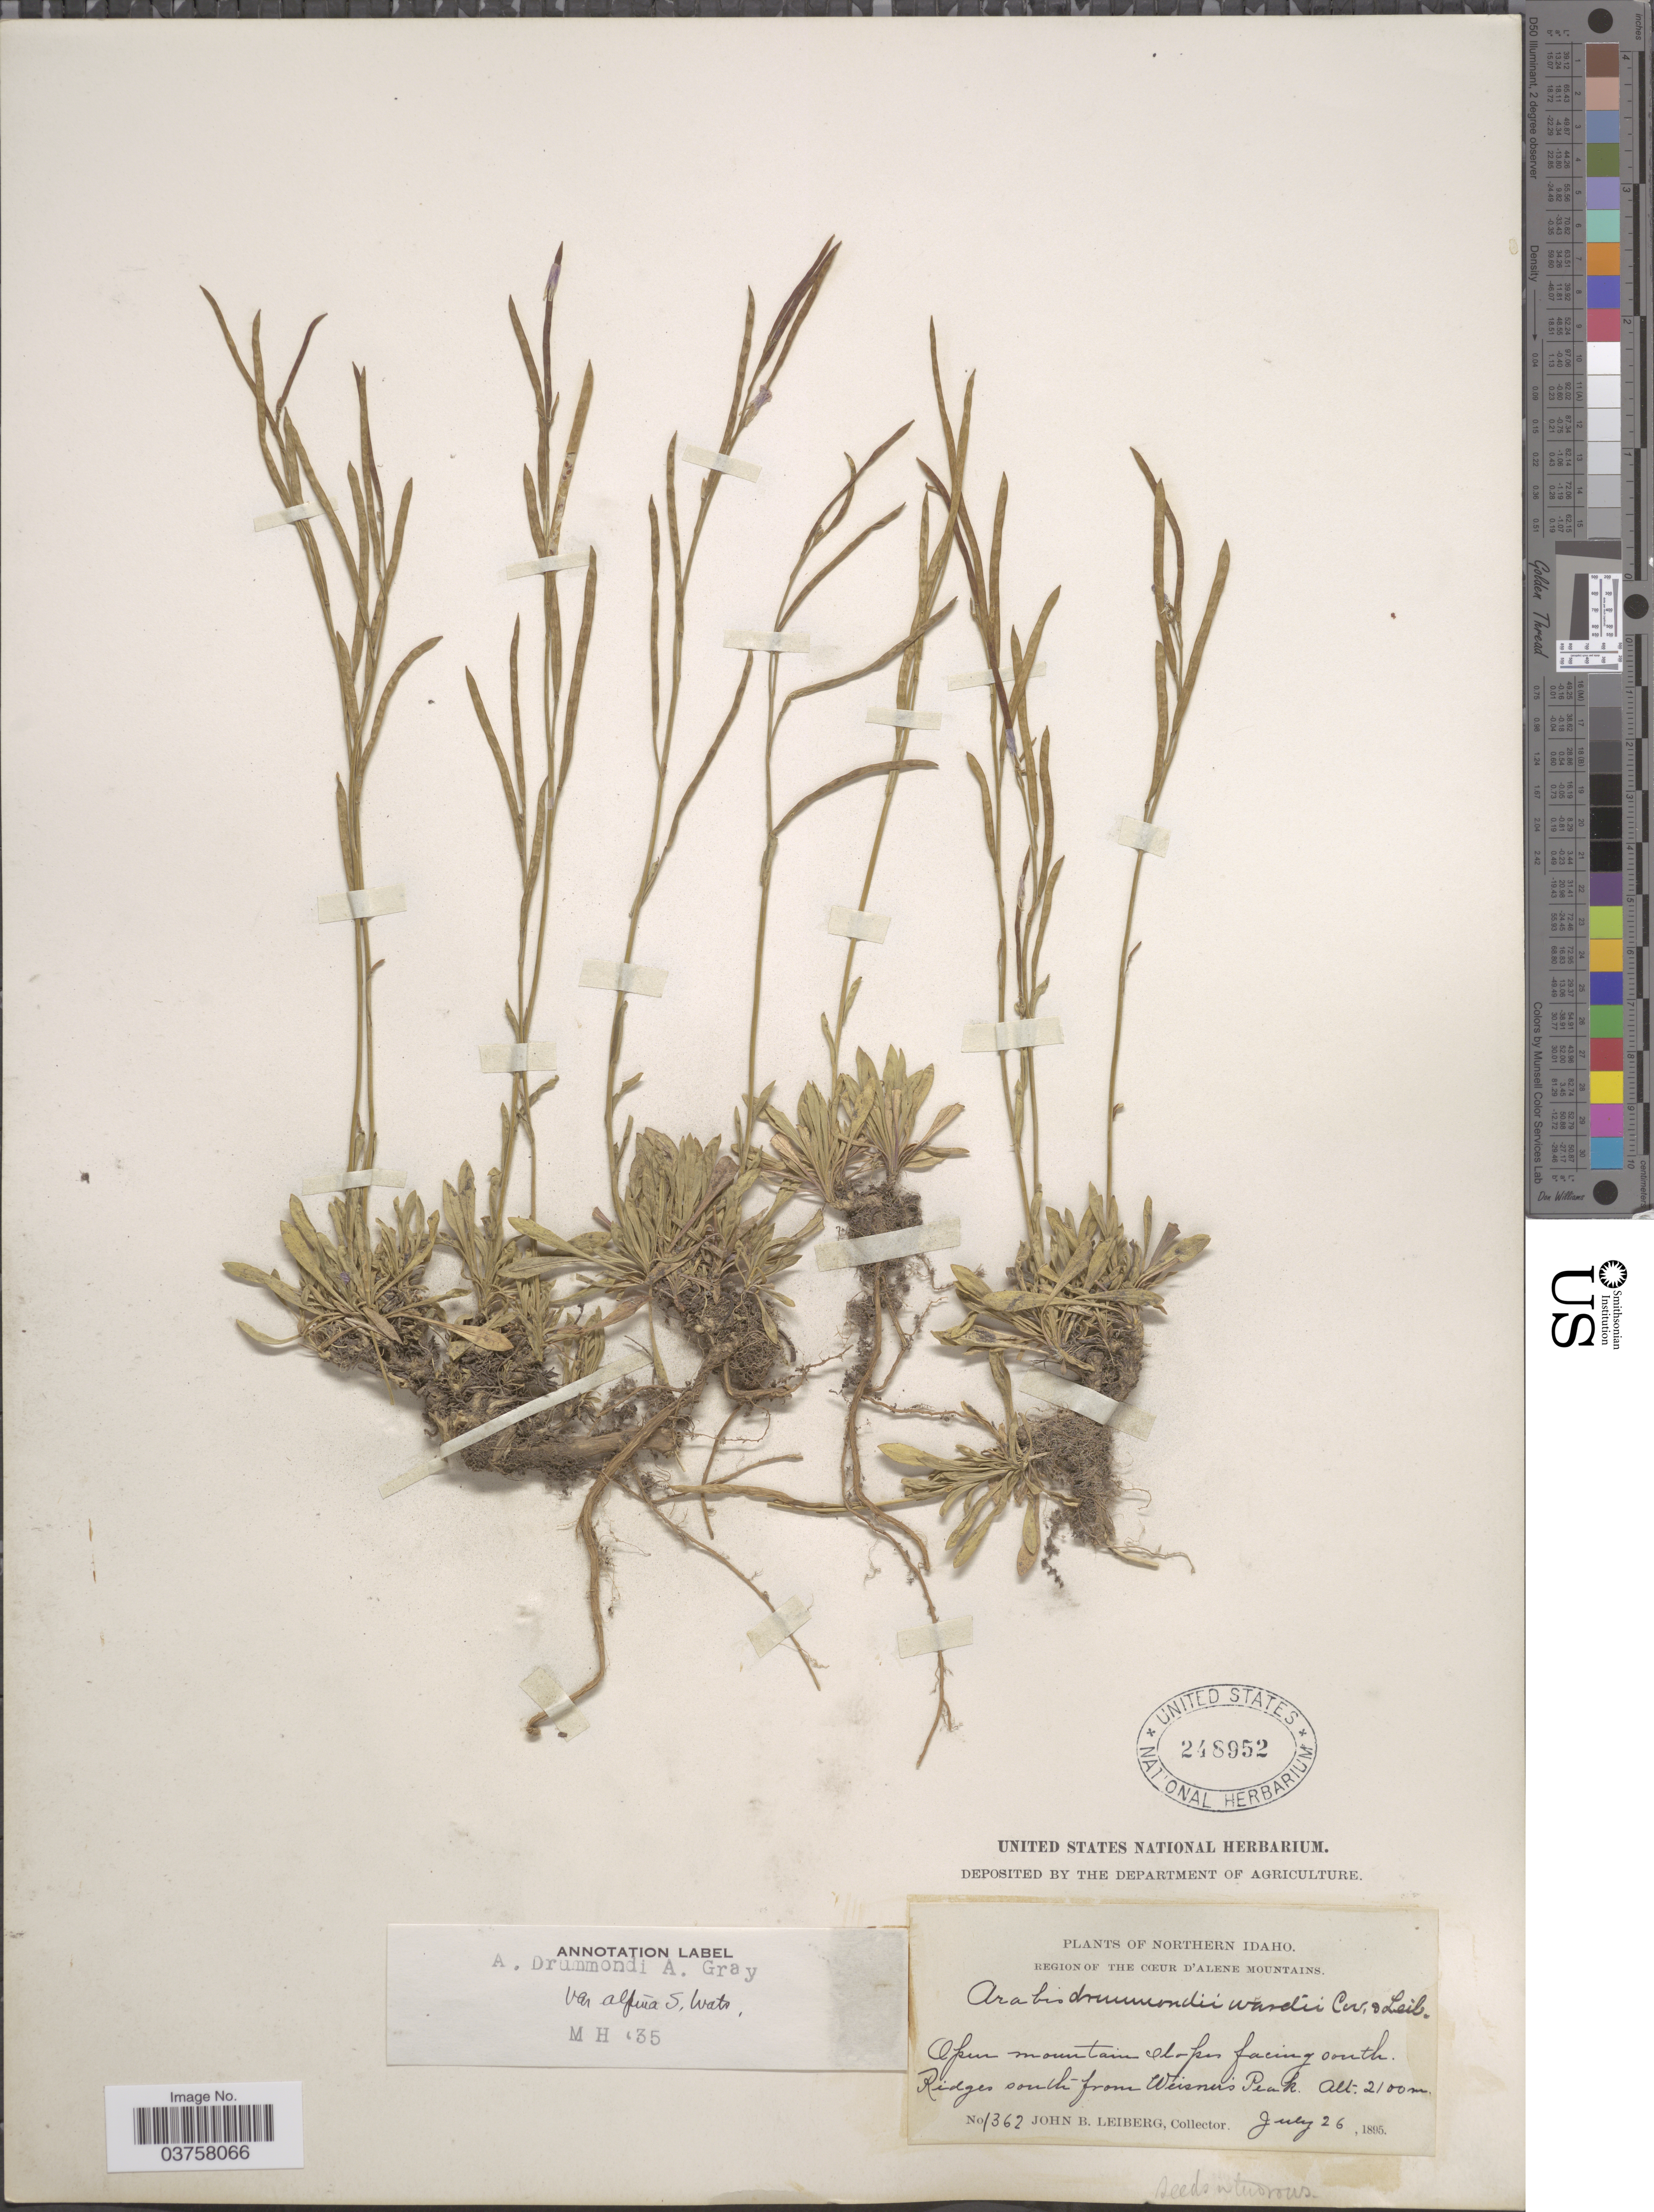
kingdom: Plantae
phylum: Tracheophyta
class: Magnoliopsida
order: Brassicales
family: Brassicaceae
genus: Arabis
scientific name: Arabis lyallii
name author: S. Watson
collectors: J. B. Leiberg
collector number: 1362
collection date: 1895-07-26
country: United States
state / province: Idaho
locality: Northern Idaho, Region of the Cœur d'Alene Mountains. Ridges south from Weisner's Peak [Mount Wiessner].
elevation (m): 2100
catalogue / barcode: US 248952